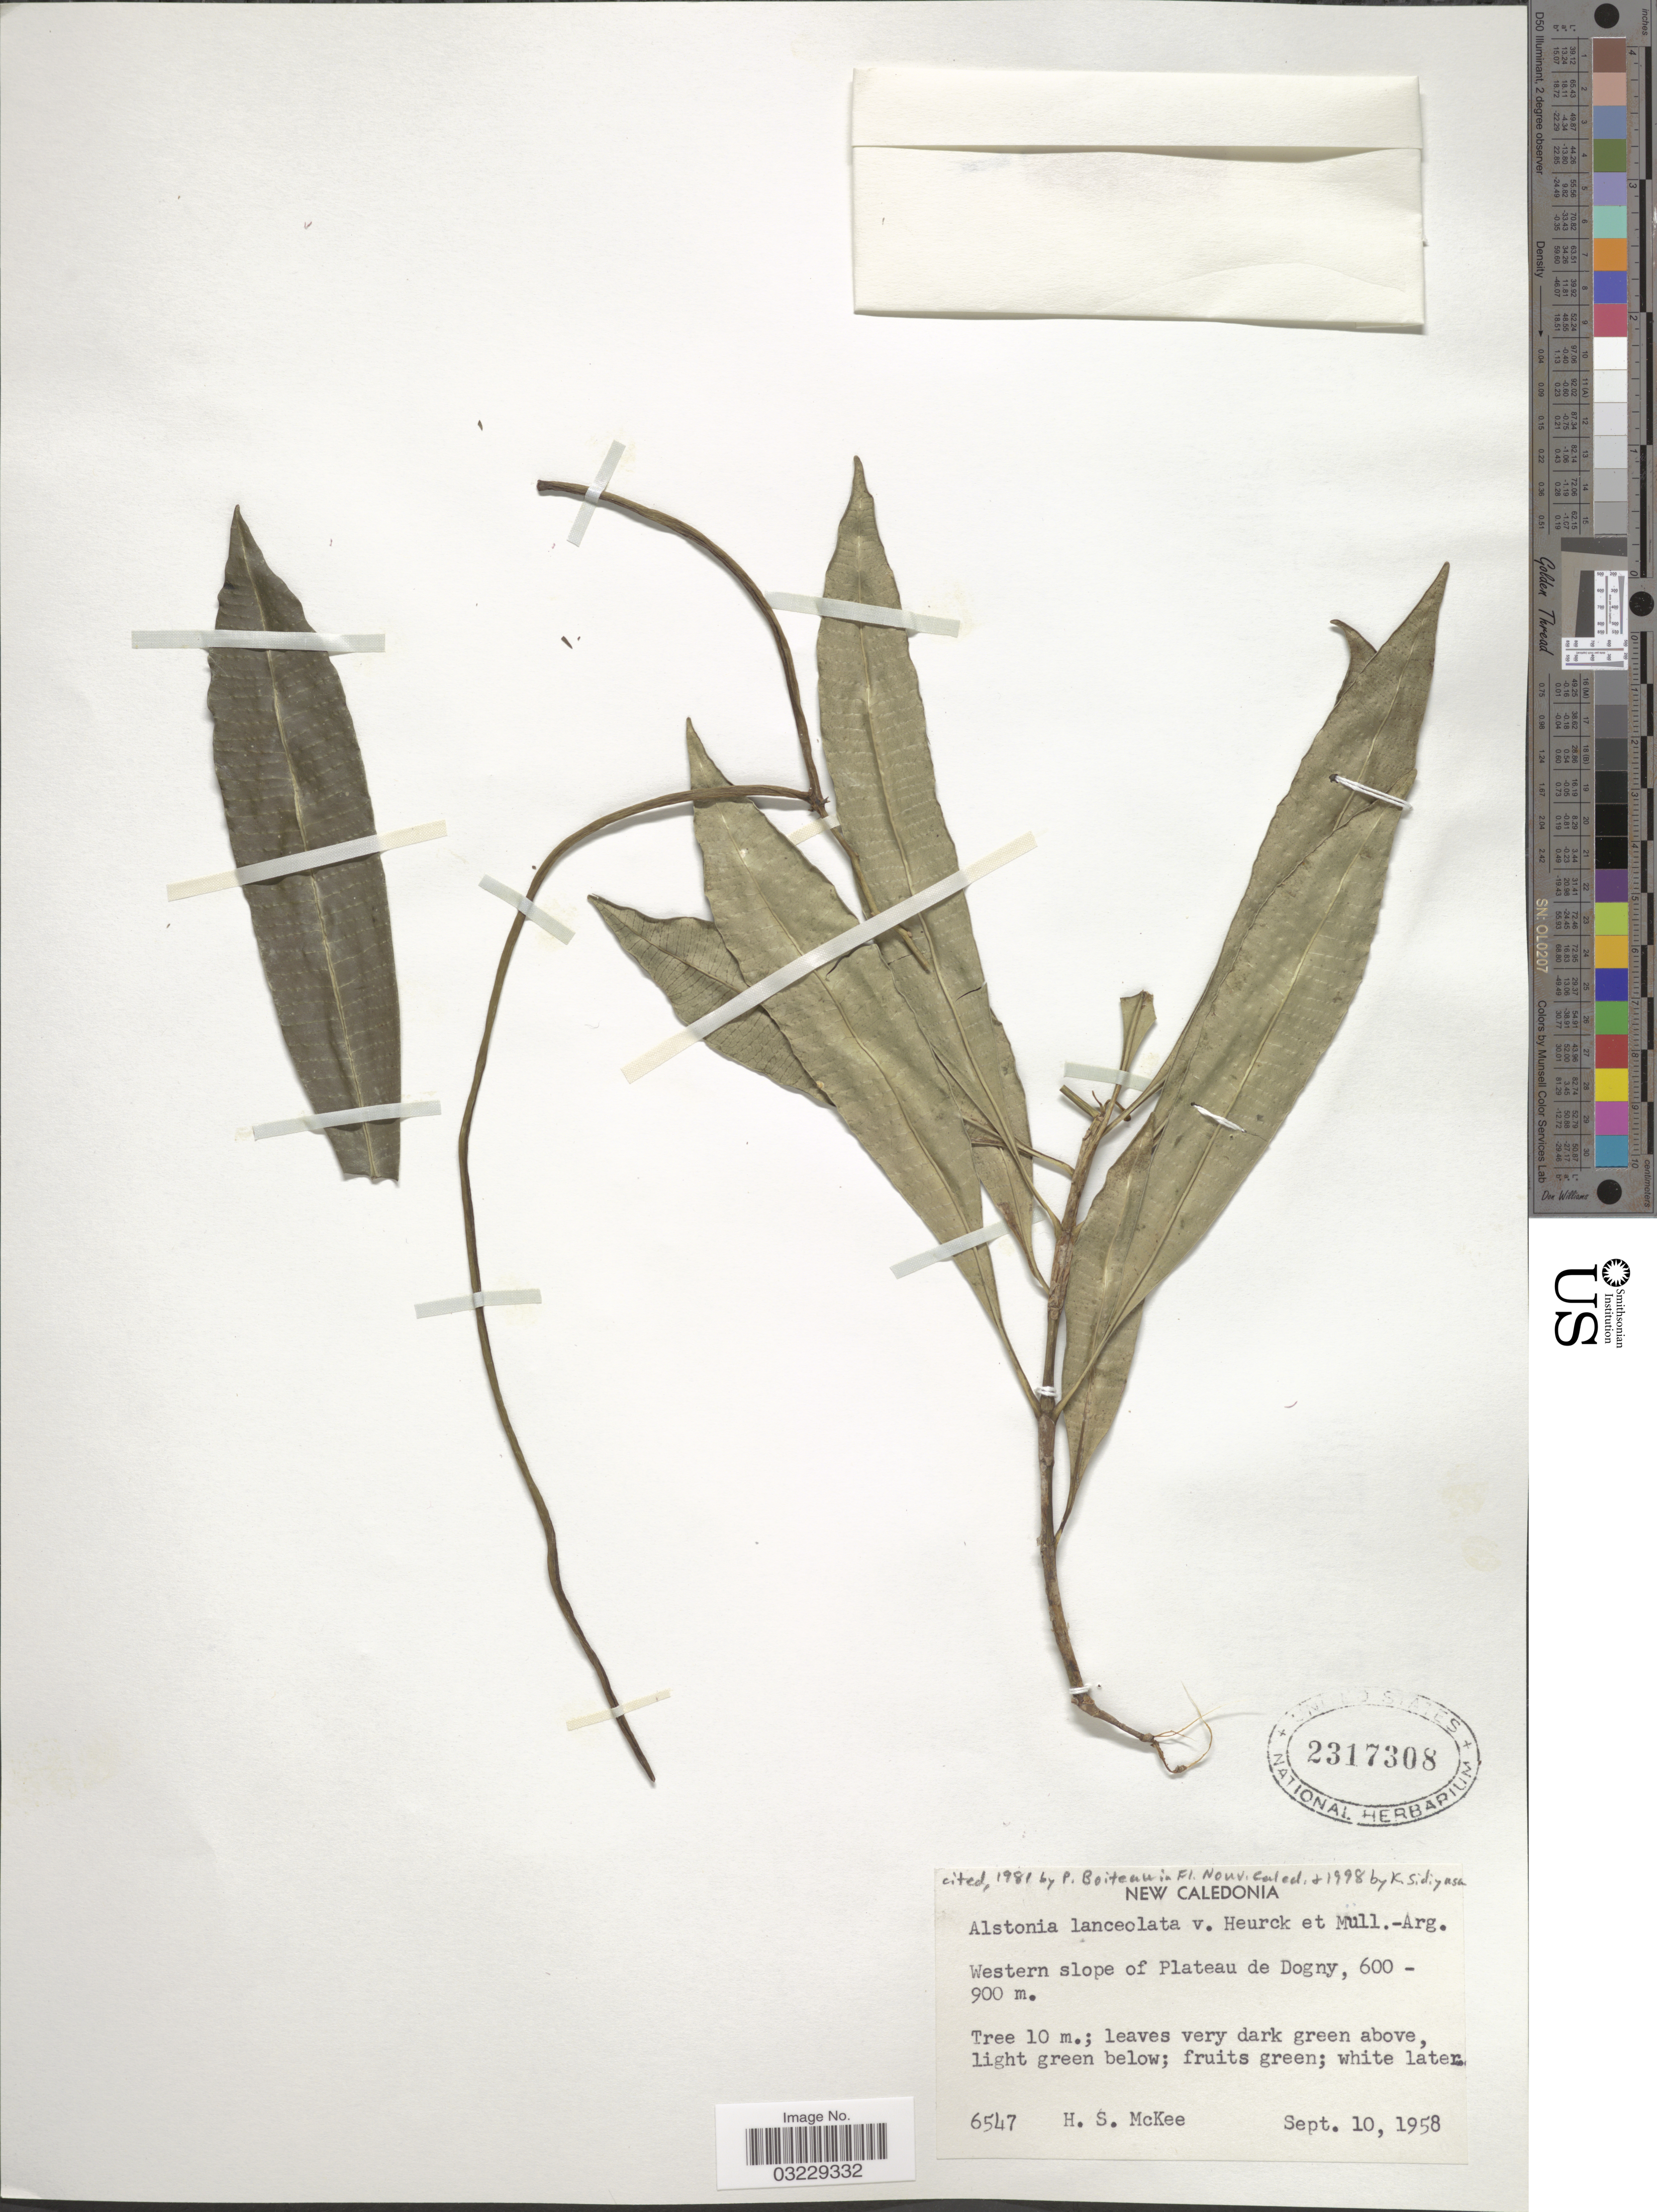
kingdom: Plantae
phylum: Tracheophyta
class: Magnoliopsida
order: Gentianales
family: Apocynaceae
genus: Alstonia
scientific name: Alstonia lanceolata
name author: Van Heurck & Müll. Arg.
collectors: H. S. McKee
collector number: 6547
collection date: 1958-09-10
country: New Caledonia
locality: Western slope of Plateau de Dogny.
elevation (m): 600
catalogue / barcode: US 2317308